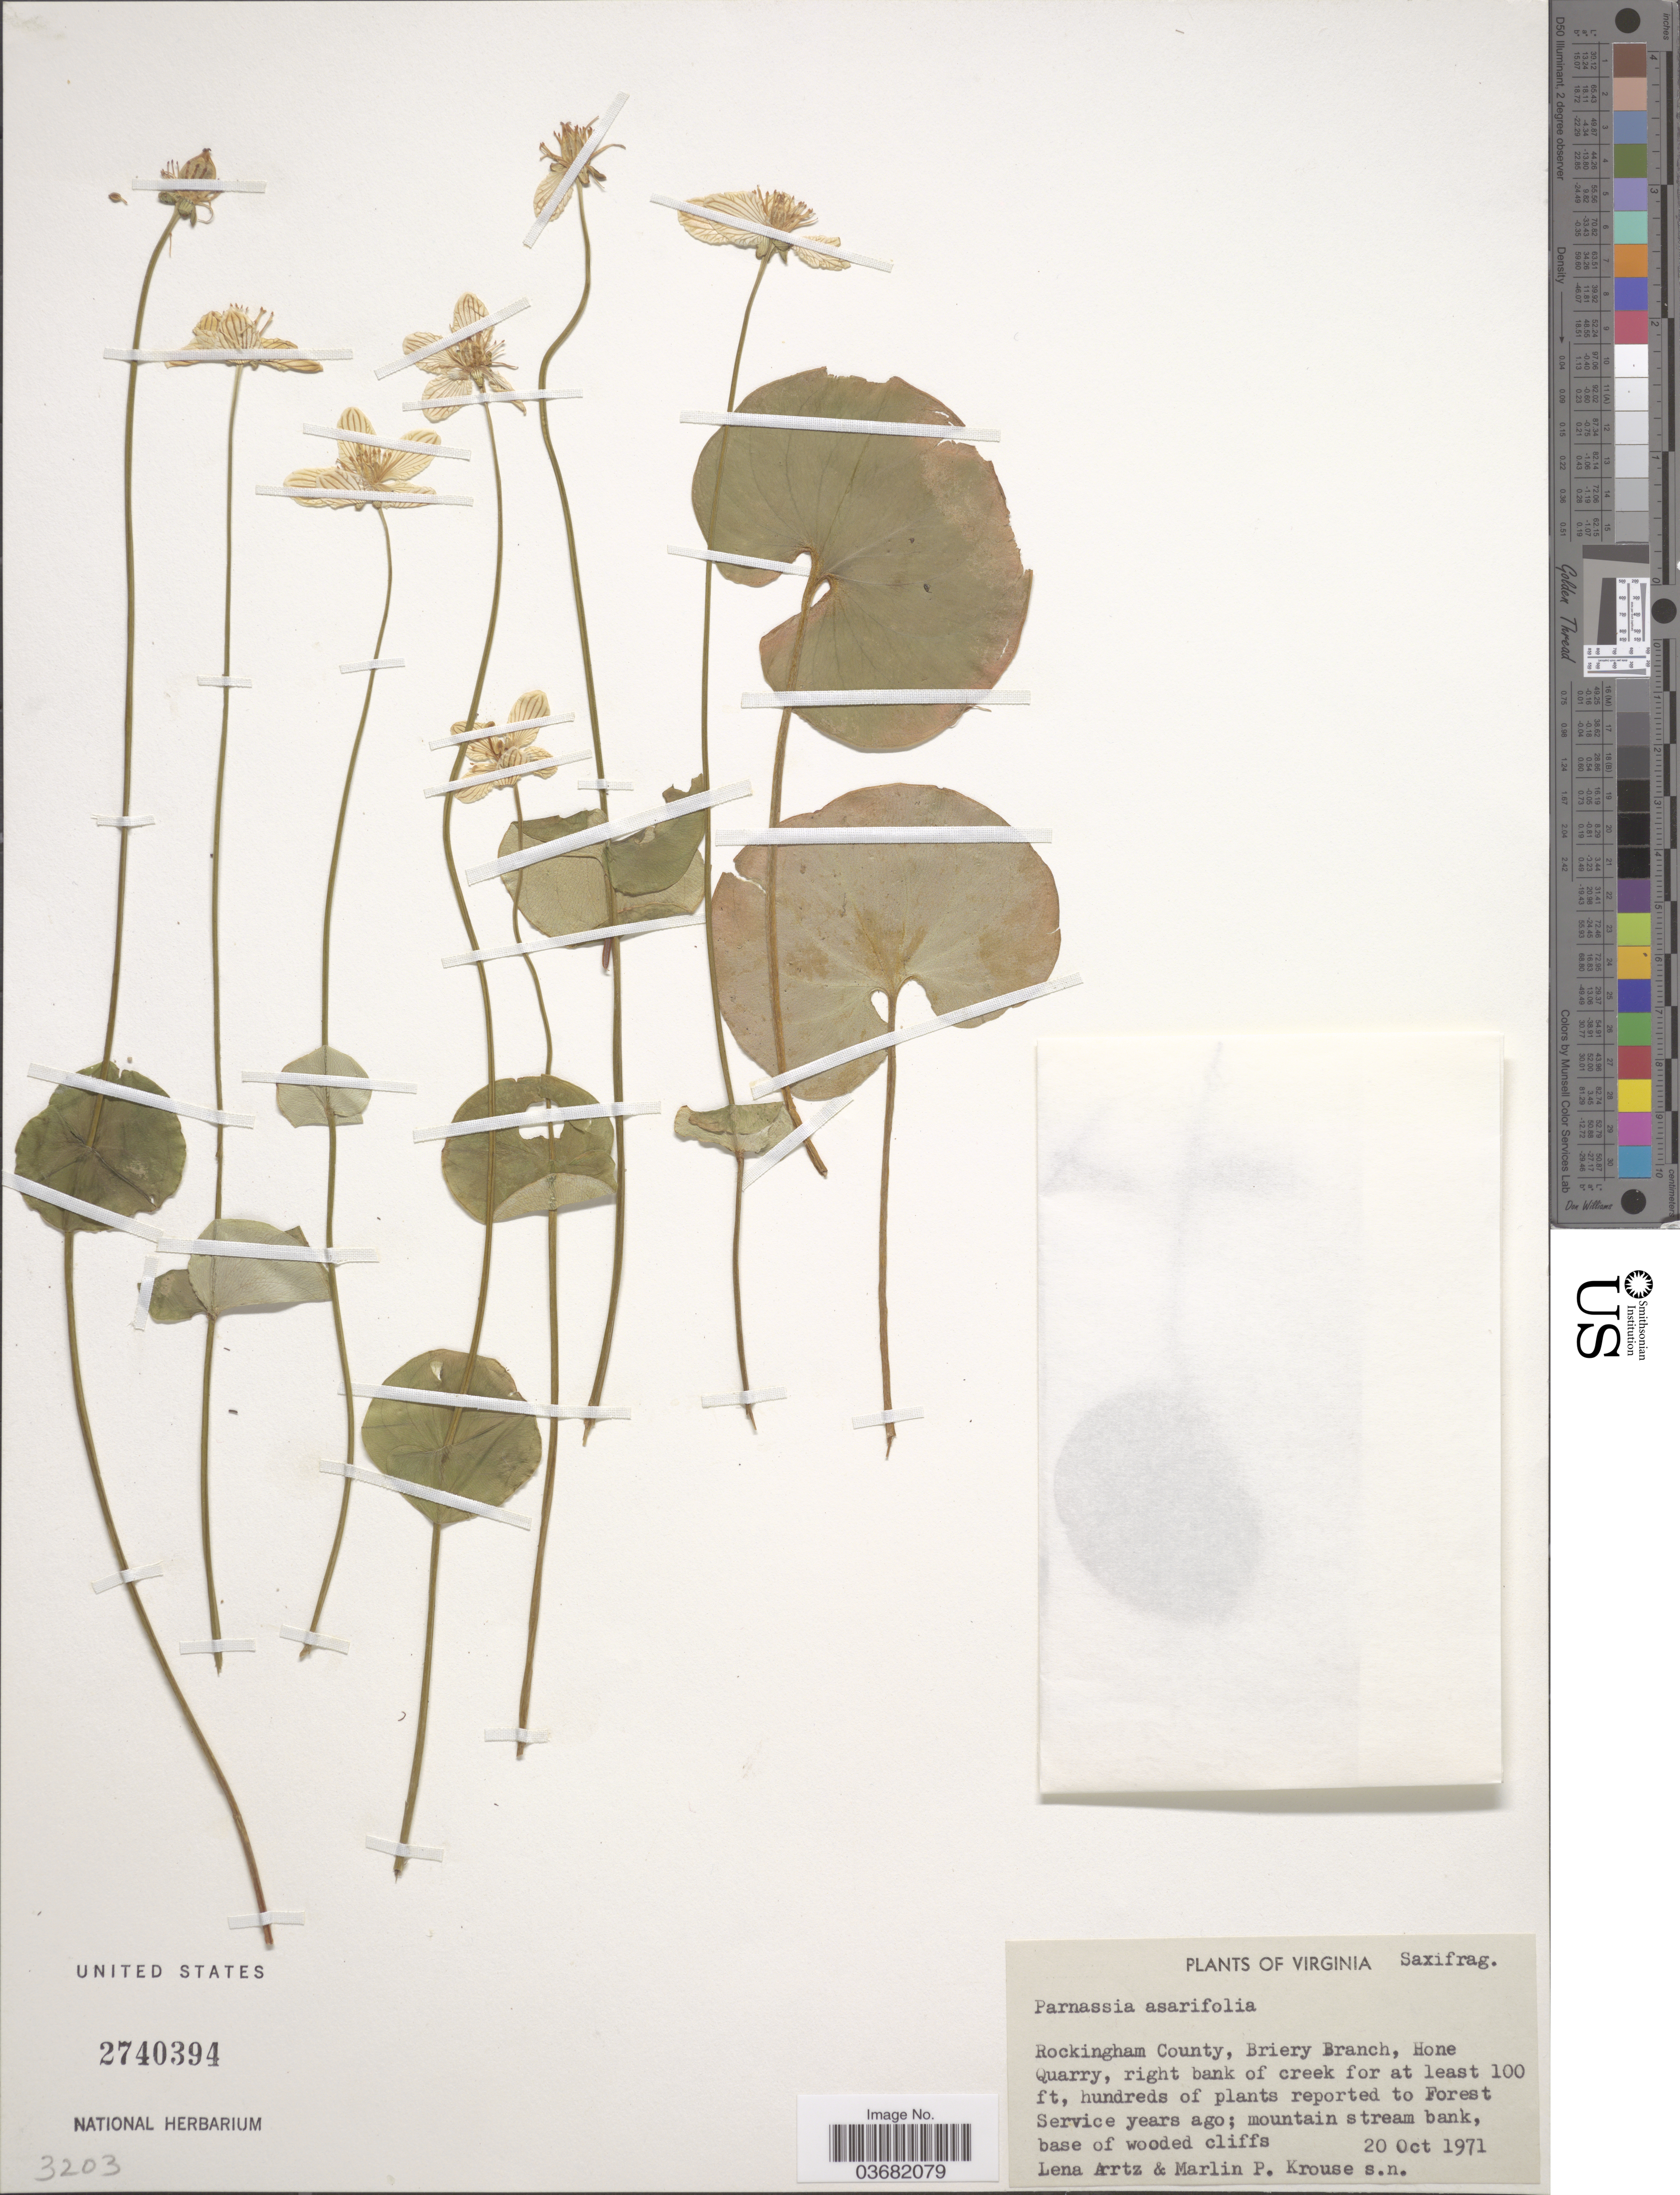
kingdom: Plantae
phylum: Tracheophyta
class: Magnoliopsida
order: Celastrales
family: Parnassiaceae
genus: Parnassia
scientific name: Parnassia asarifolia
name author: Vent.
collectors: L. Artz & M. Krouse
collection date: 1971-10-20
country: United States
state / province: Virginia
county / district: Rockingham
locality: Rockingham County, Briery Branch, Hone Quarry, right bank of creek.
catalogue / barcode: US 2740394